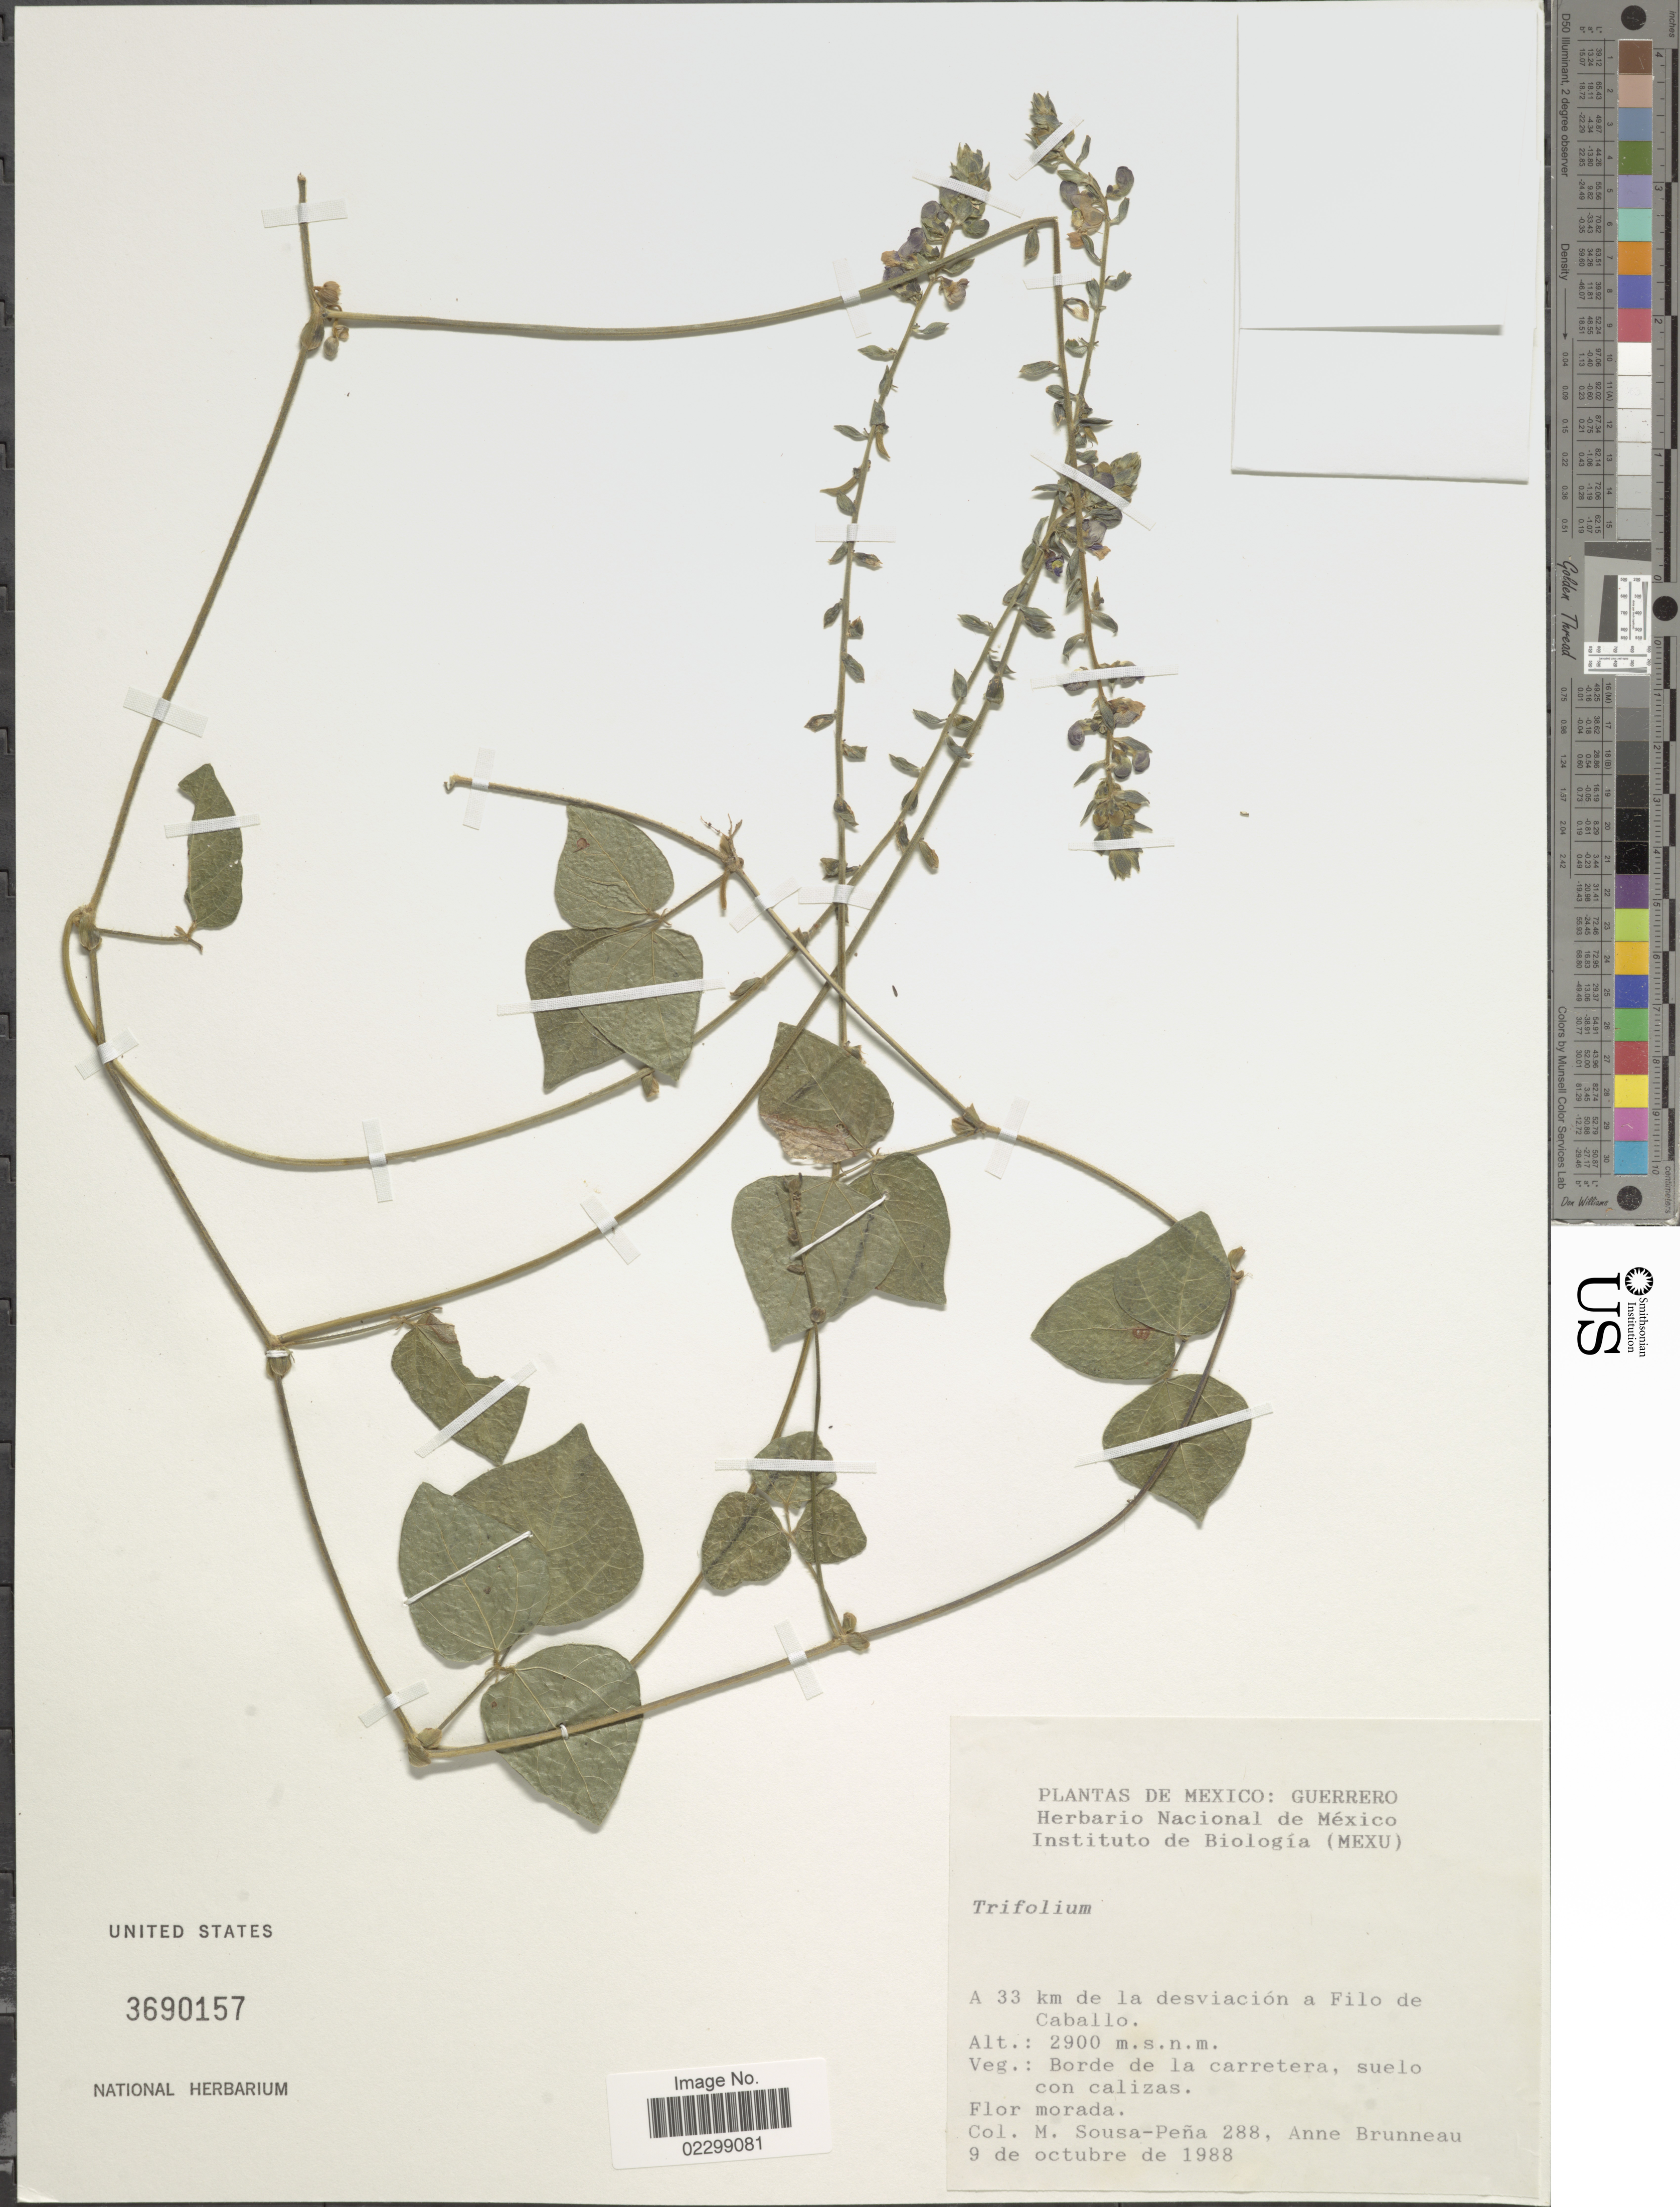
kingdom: Plantae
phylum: Tracheophyta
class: Magnoliopsida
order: Fabales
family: Fabaceae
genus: Phaseolus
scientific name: Phaseolus leptostachyus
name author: Benth.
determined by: Strong, Mark T., (BOT), Smithsonian Institution - National Museum of Natural History (UNITED STATES)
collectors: M. Sousa Peña & A. Brunneau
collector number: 288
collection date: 1988-10-09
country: Mexico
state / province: Guerrero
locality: A 33 km de la desciación a Filo de Caballo, borde de la carretera, suelo con calizas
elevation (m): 2900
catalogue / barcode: US 3690157